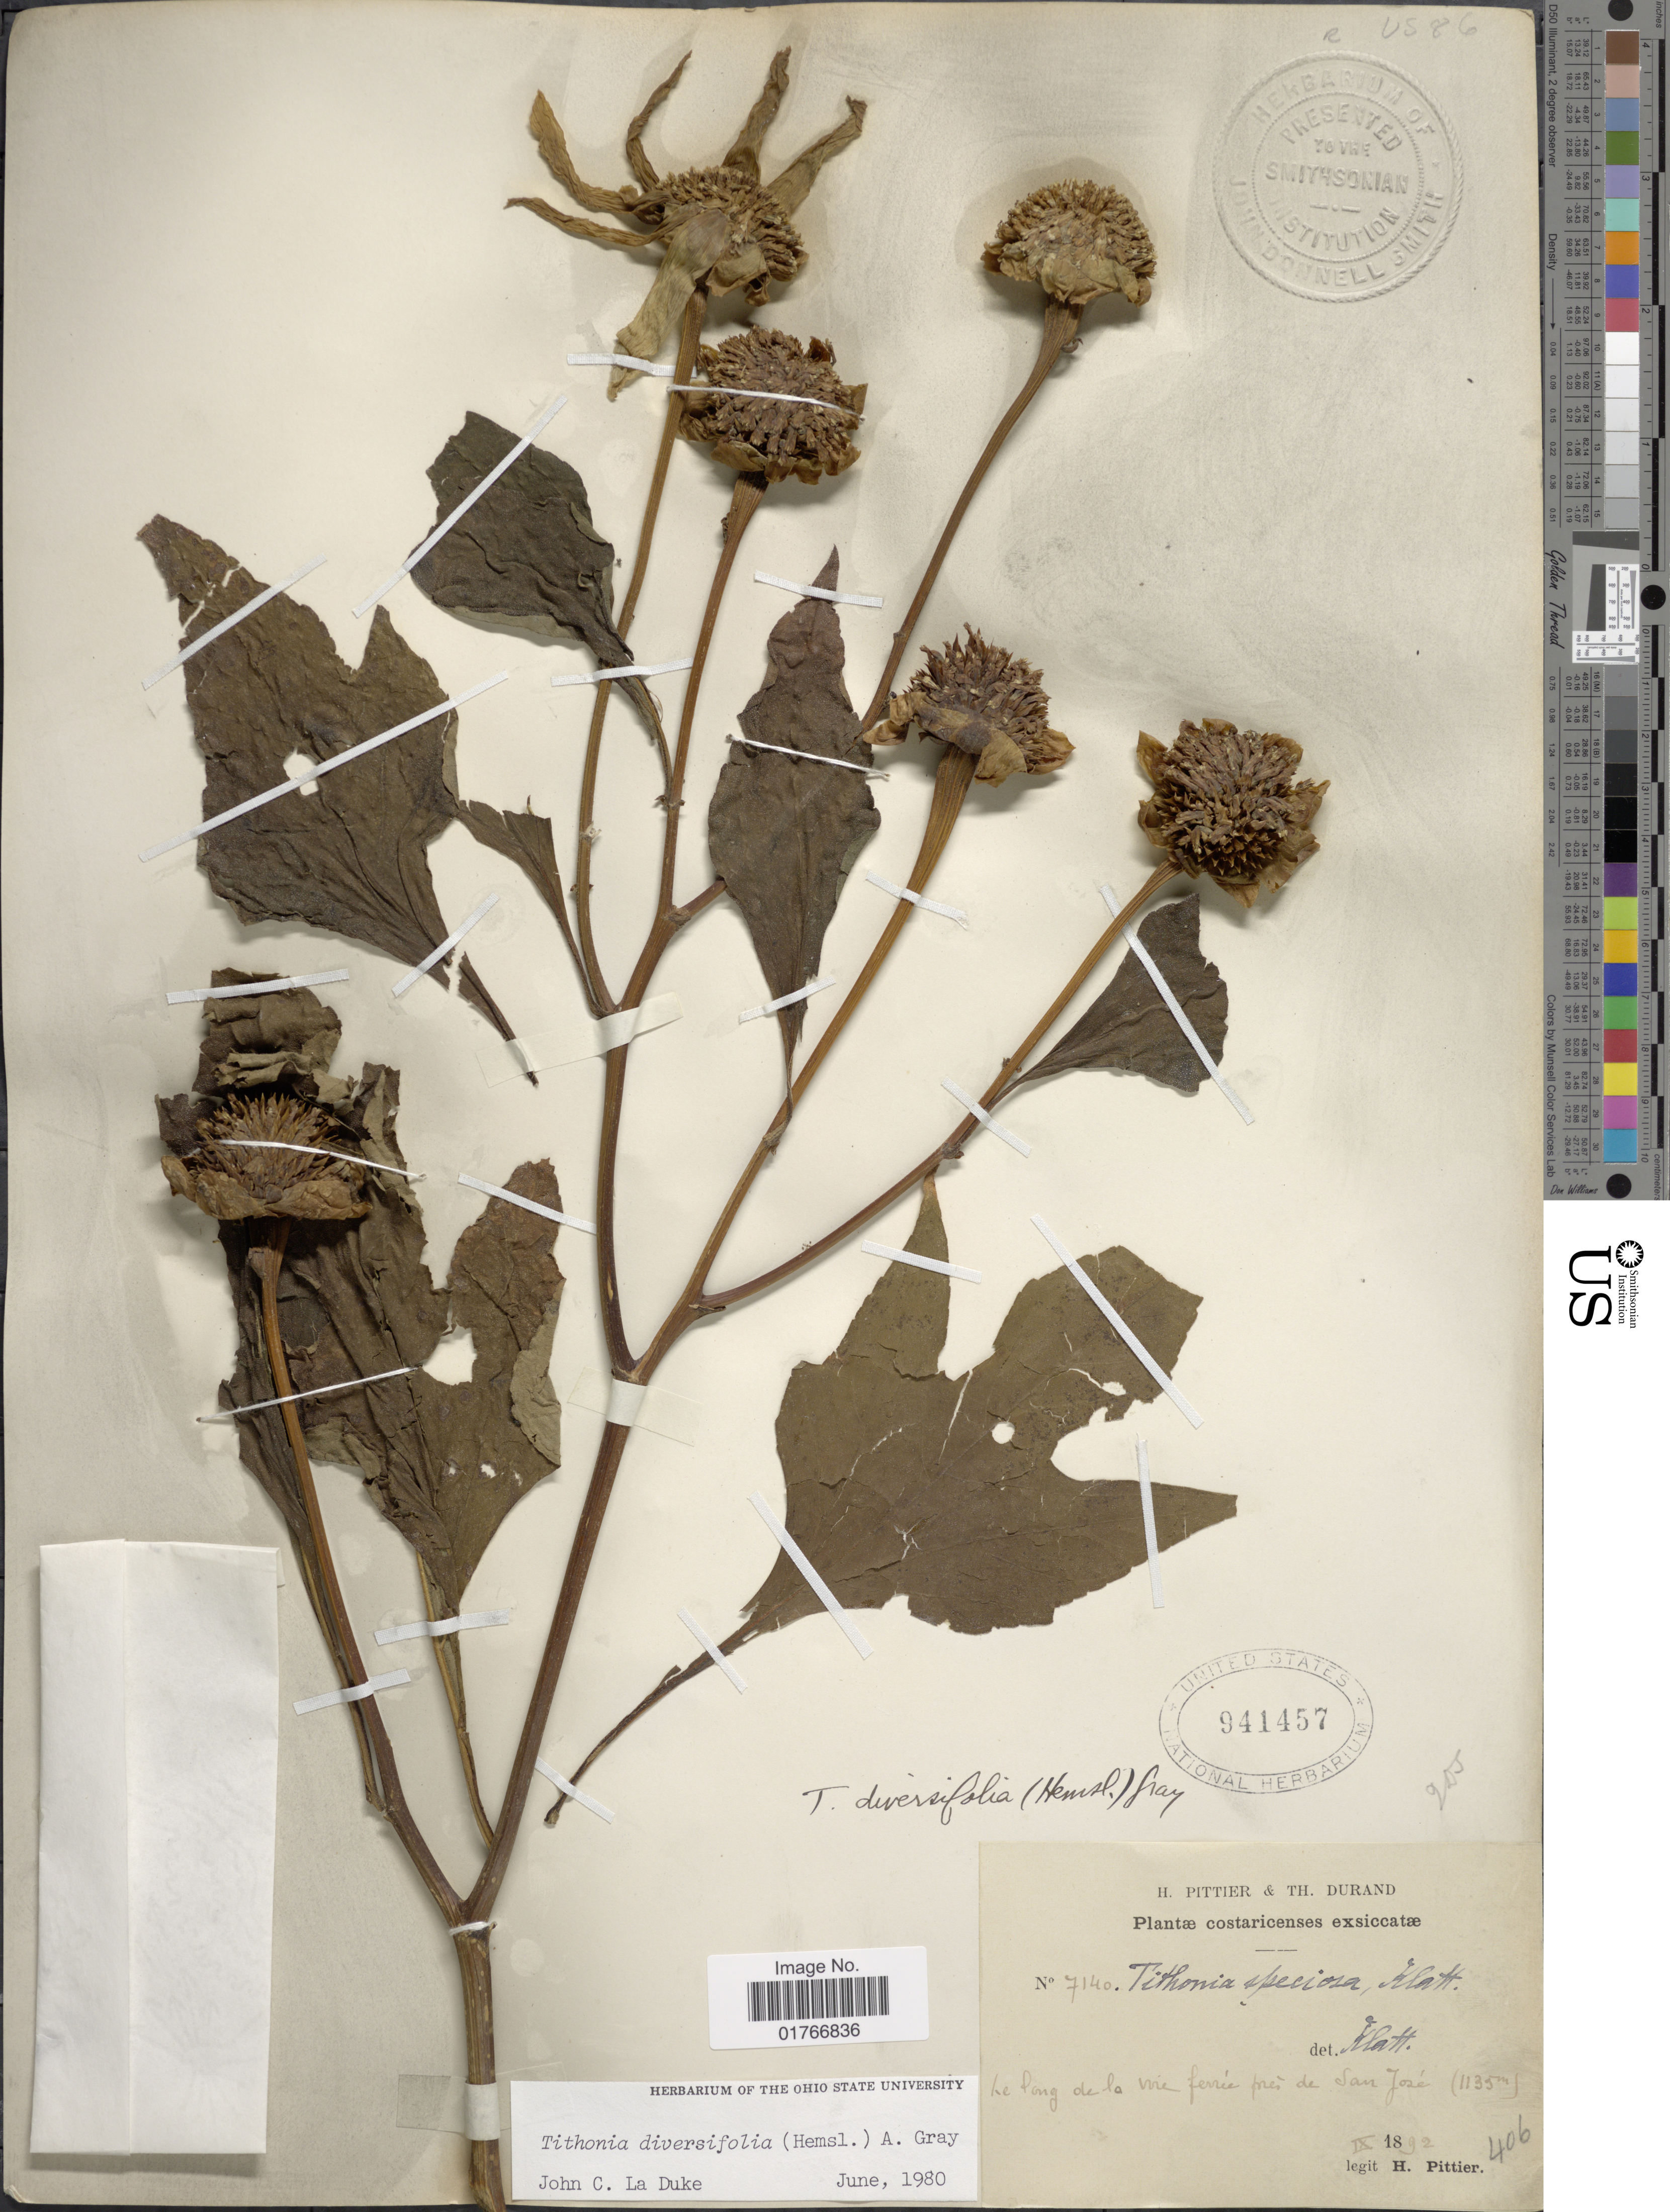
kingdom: Plantae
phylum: Tracheophyta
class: Magnoliopsida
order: Asterales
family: Asteraceae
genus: Tithonia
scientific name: Tithonia diversifolia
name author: (Hemsl.) A. Gray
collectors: H. F. Pittier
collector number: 7140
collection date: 1892-09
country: Costa Rica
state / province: San José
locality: San José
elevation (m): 1135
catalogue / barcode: US 941457